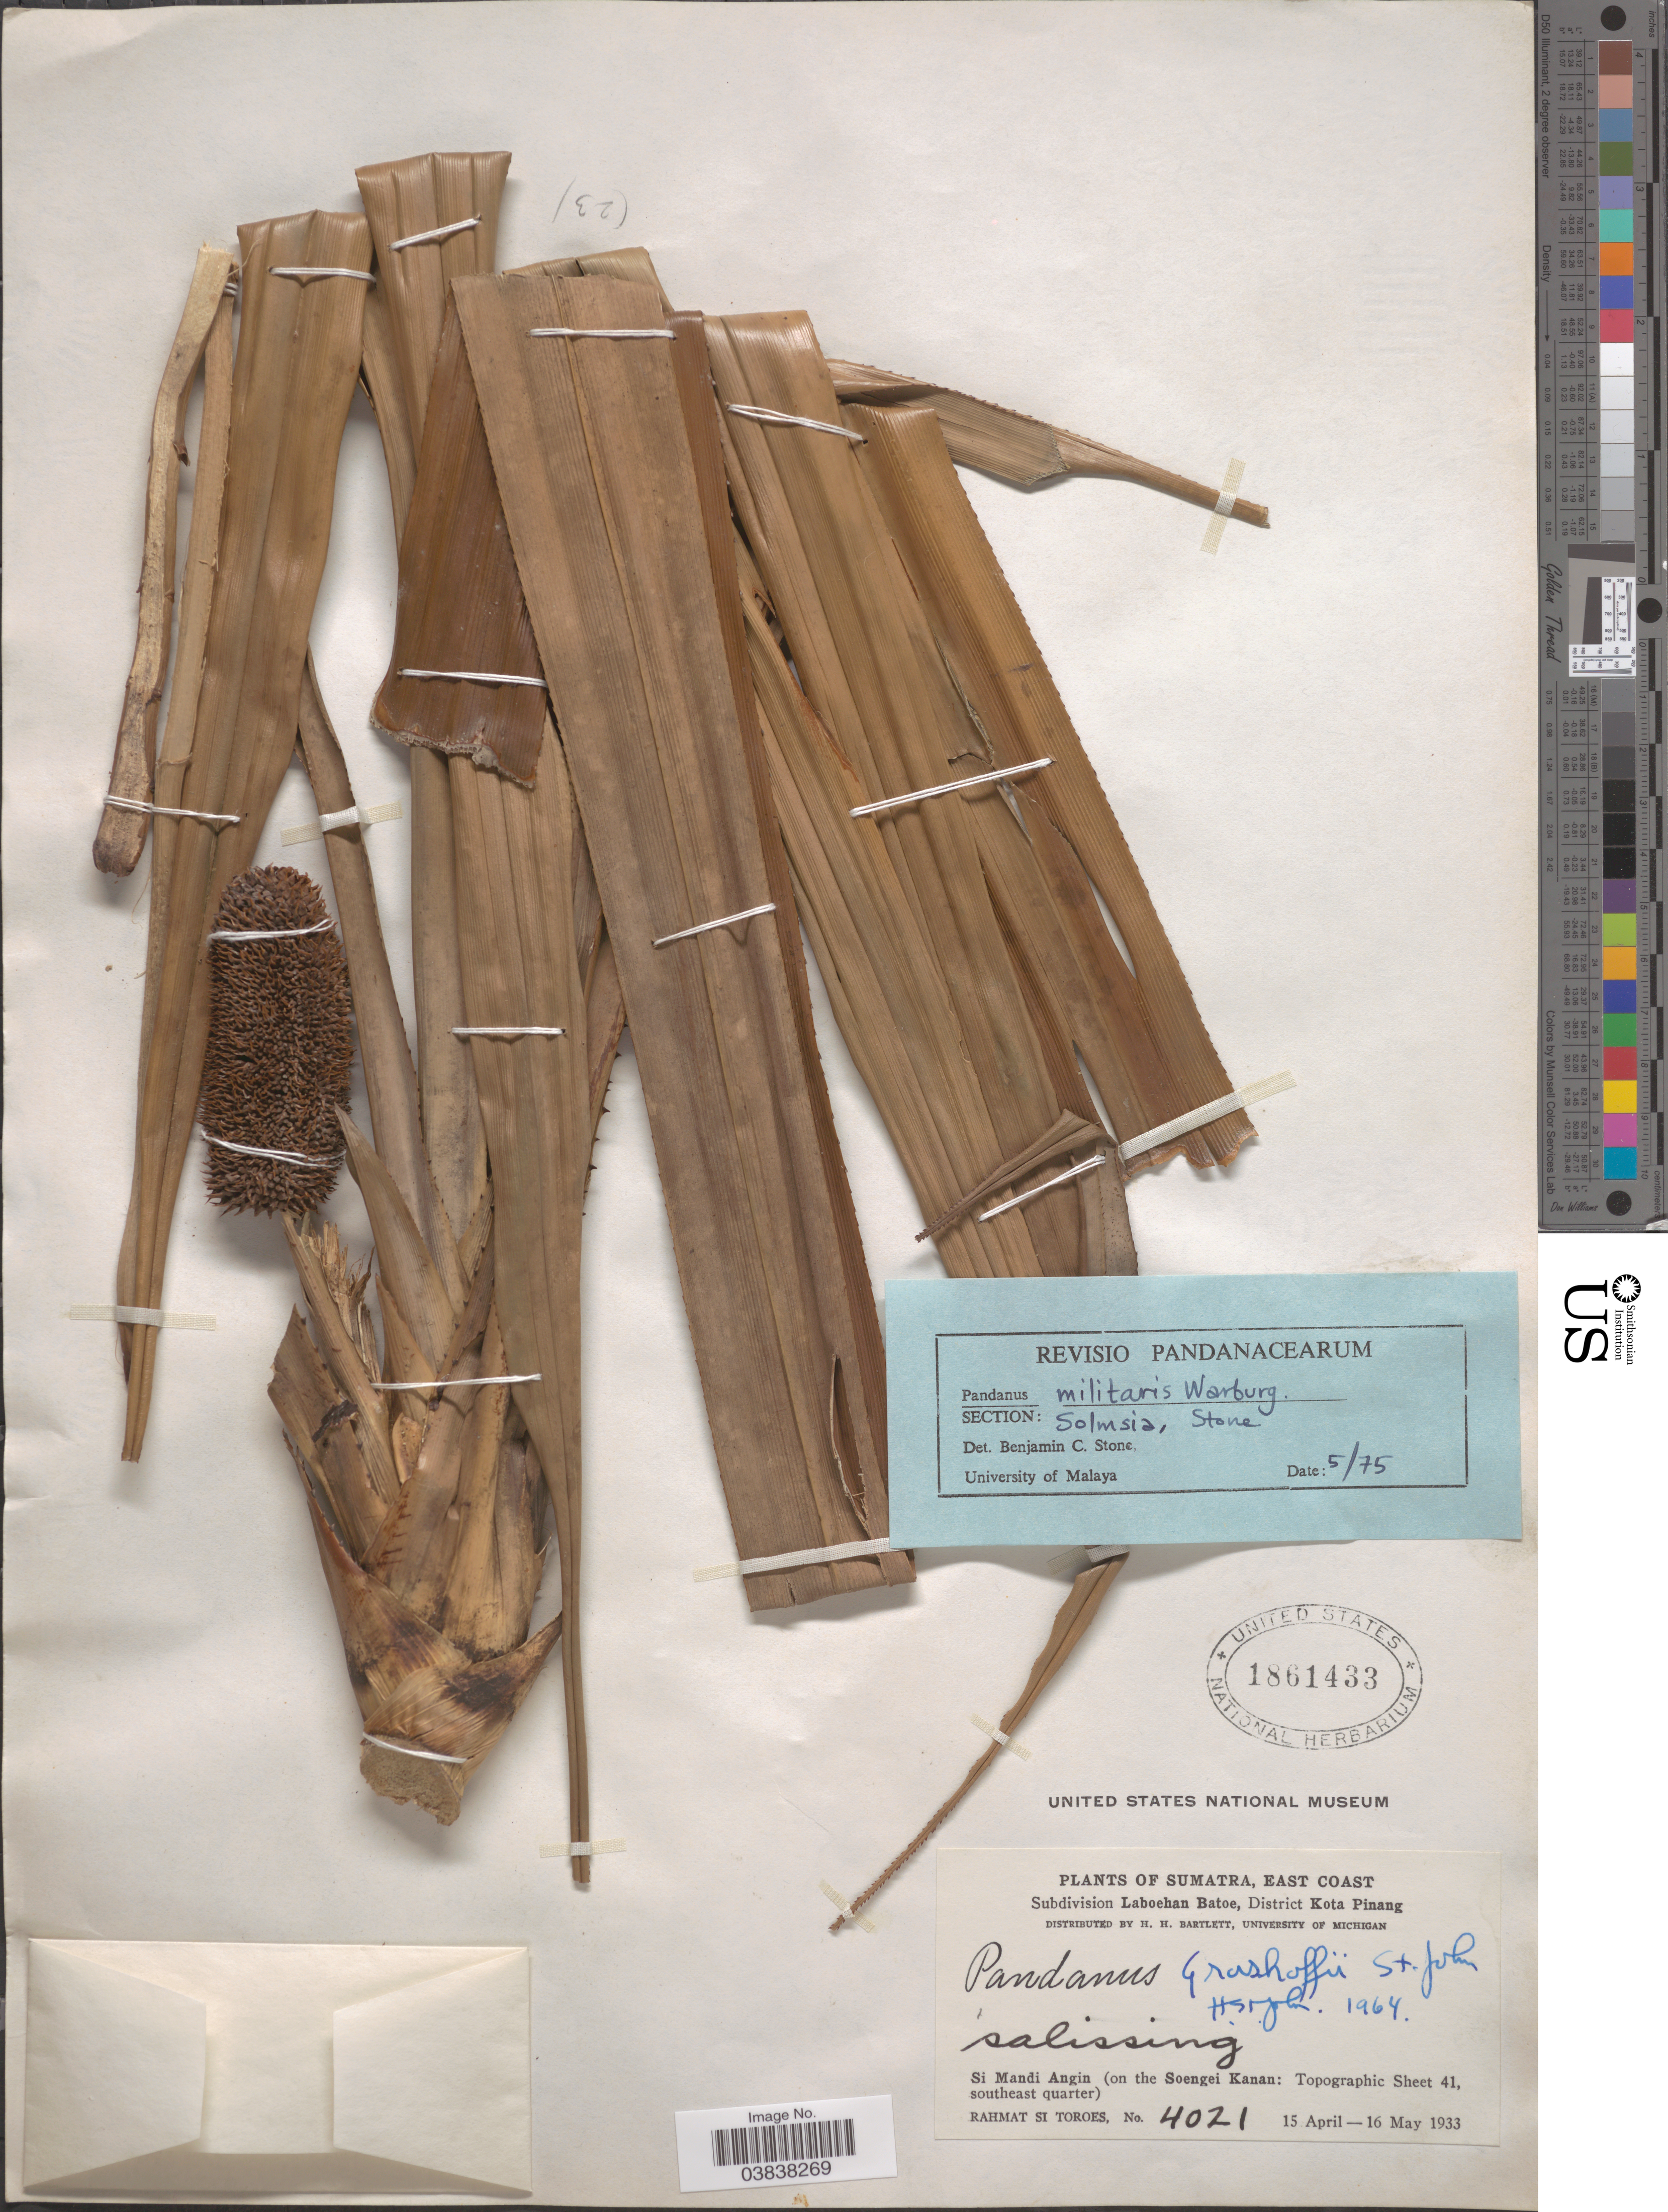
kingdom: Plantae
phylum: Tracheophyta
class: Liliopsida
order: Pandanales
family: Pandanaceae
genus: Pandanus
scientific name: Pandanus militaris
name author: (Gaudich.) Balf. f.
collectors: Rahmat Si Boeea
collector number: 4021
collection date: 1933-04-15/1933-05-16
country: Indonesia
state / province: Sumatra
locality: East Coast. Subdivision Laboehan Batoe, District Kota Pinang. Si mandi Angin (on the Soengei Kanan: Topographic Sheet 41, southeast quarter).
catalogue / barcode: US 1861433